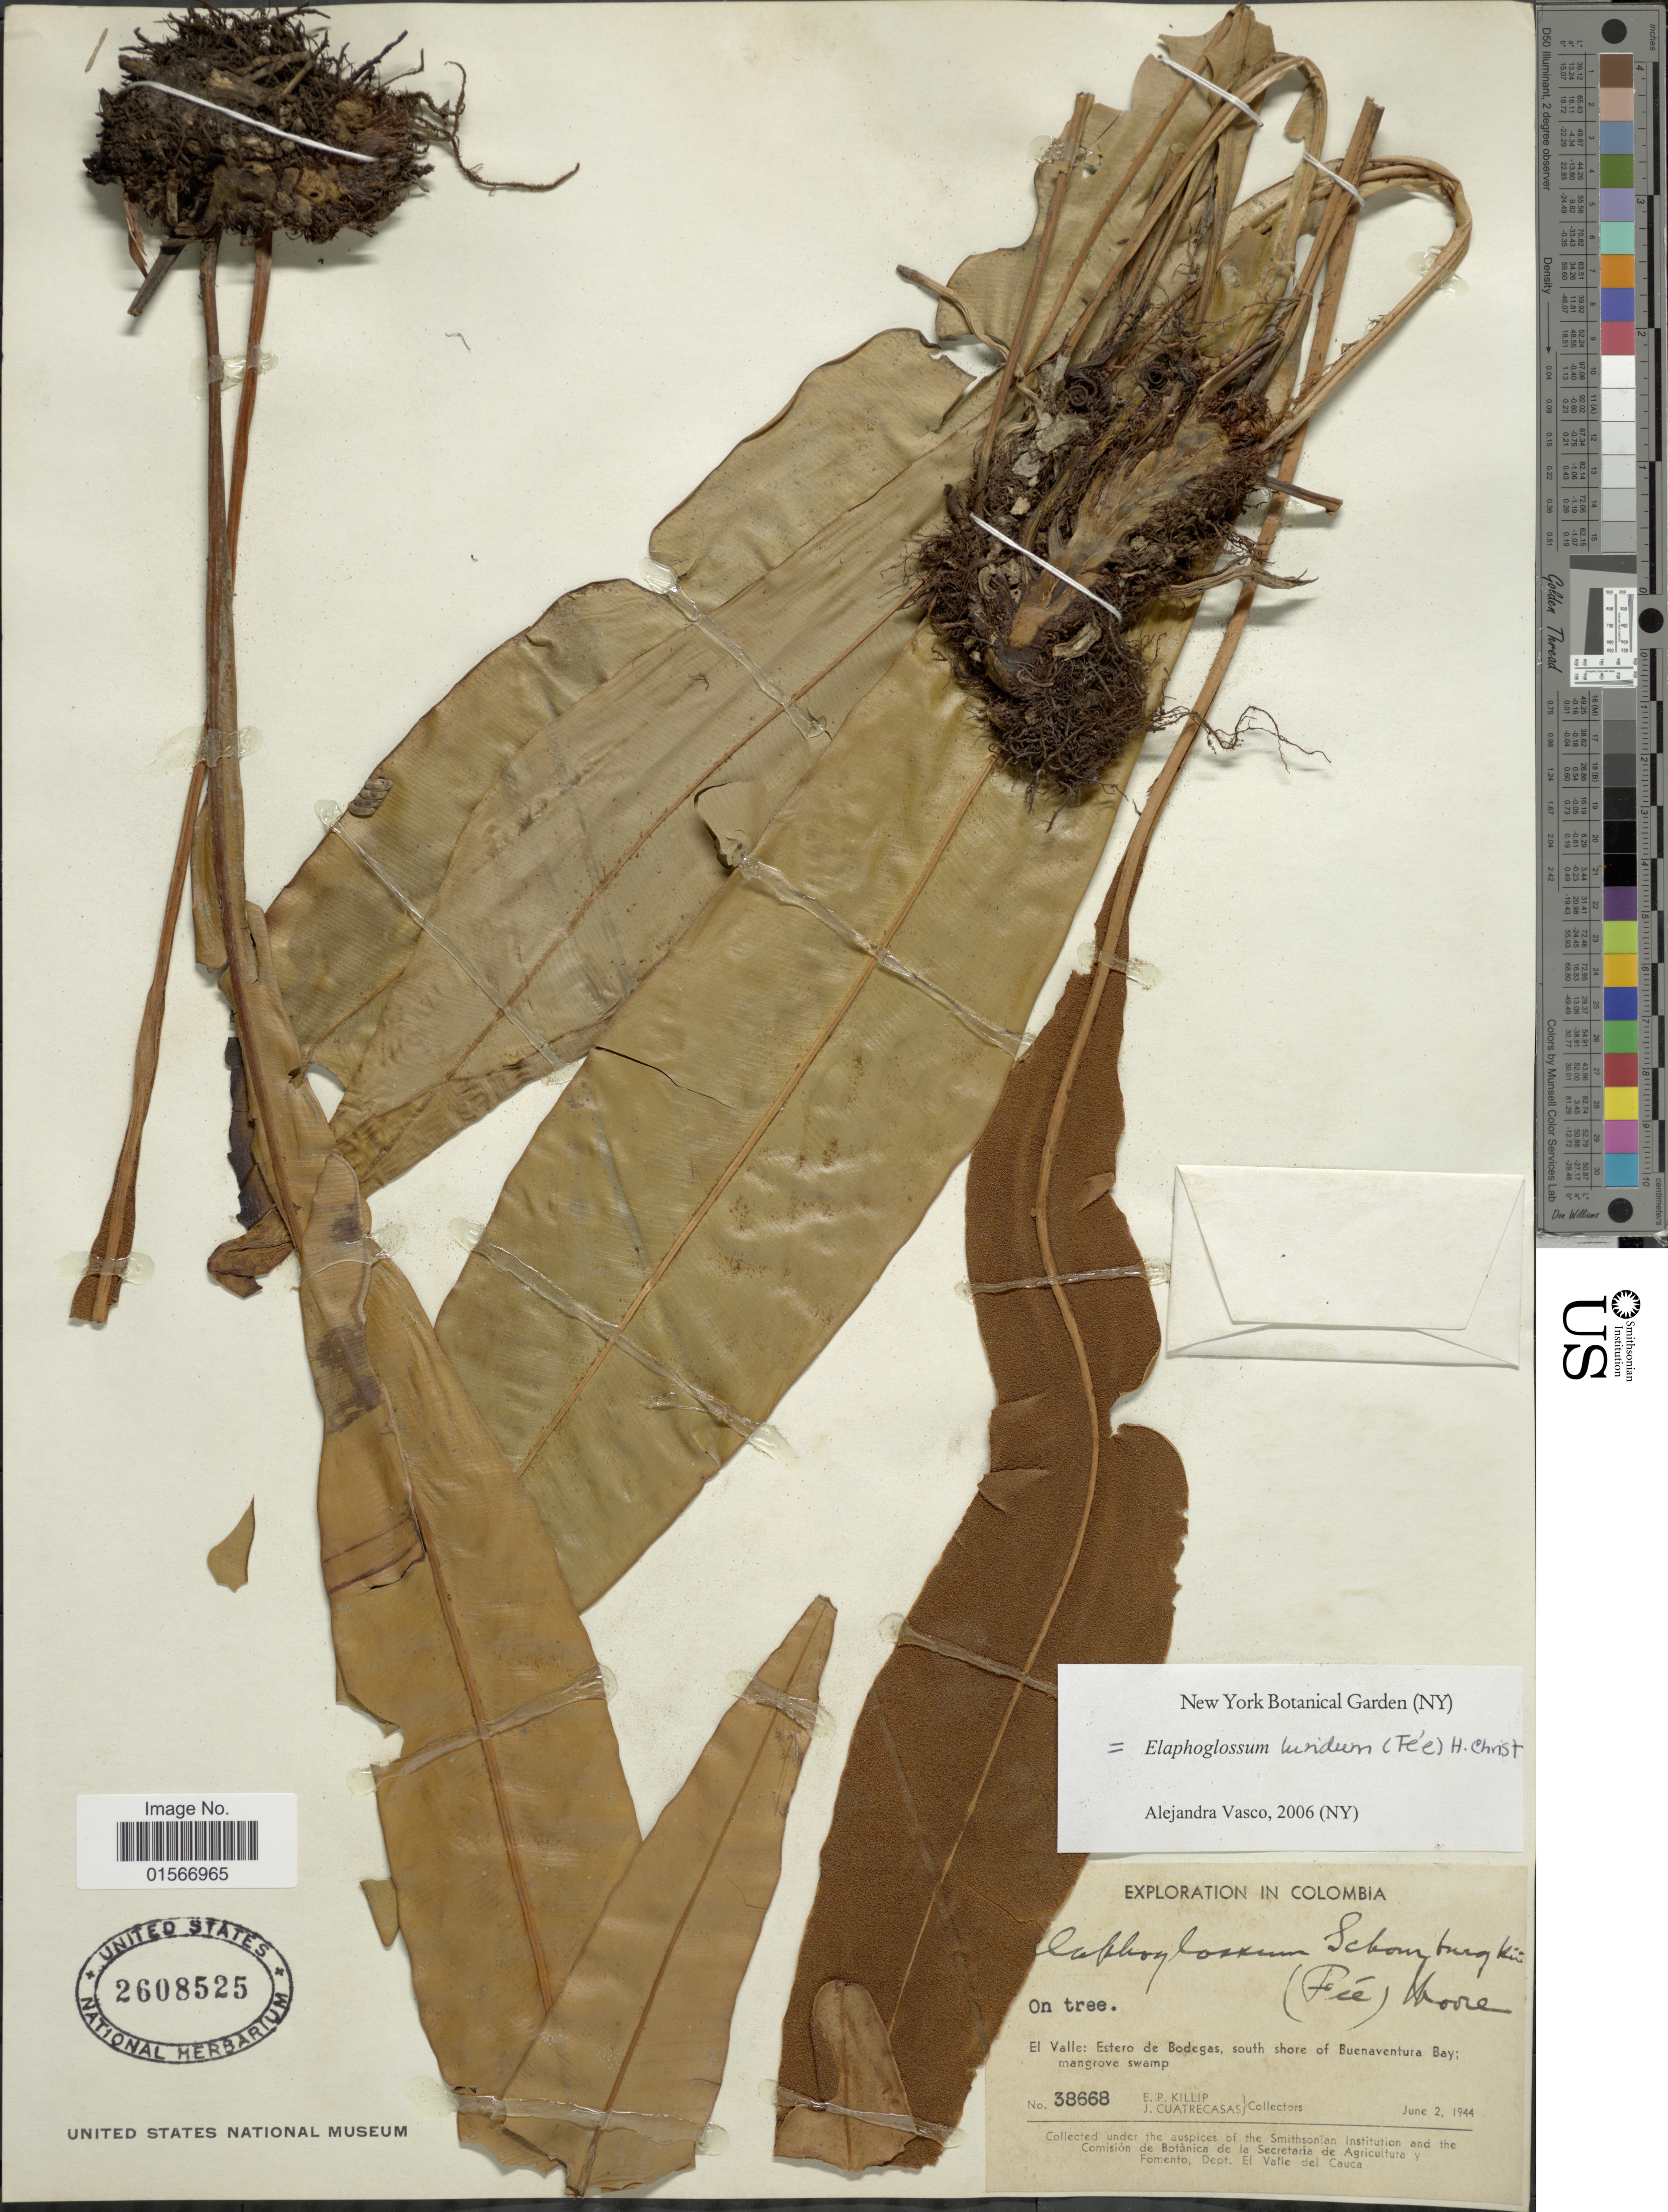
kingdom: Plantae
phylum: Tracheophyta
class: Polypodiopsida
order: Polypodiales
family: Dryopteridaceae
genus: Elaphoglossum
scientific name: Elaphoglossum luridum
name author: (Fée) Christ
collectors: E. P. Killip & J. Cuatrecasas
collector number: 38668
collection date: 1944-06-02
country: Colombia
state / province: Valle del Cauca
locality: El Valle: Estero de Bodegas, south shore of Buenaventura Bay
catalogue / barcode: US 2608525